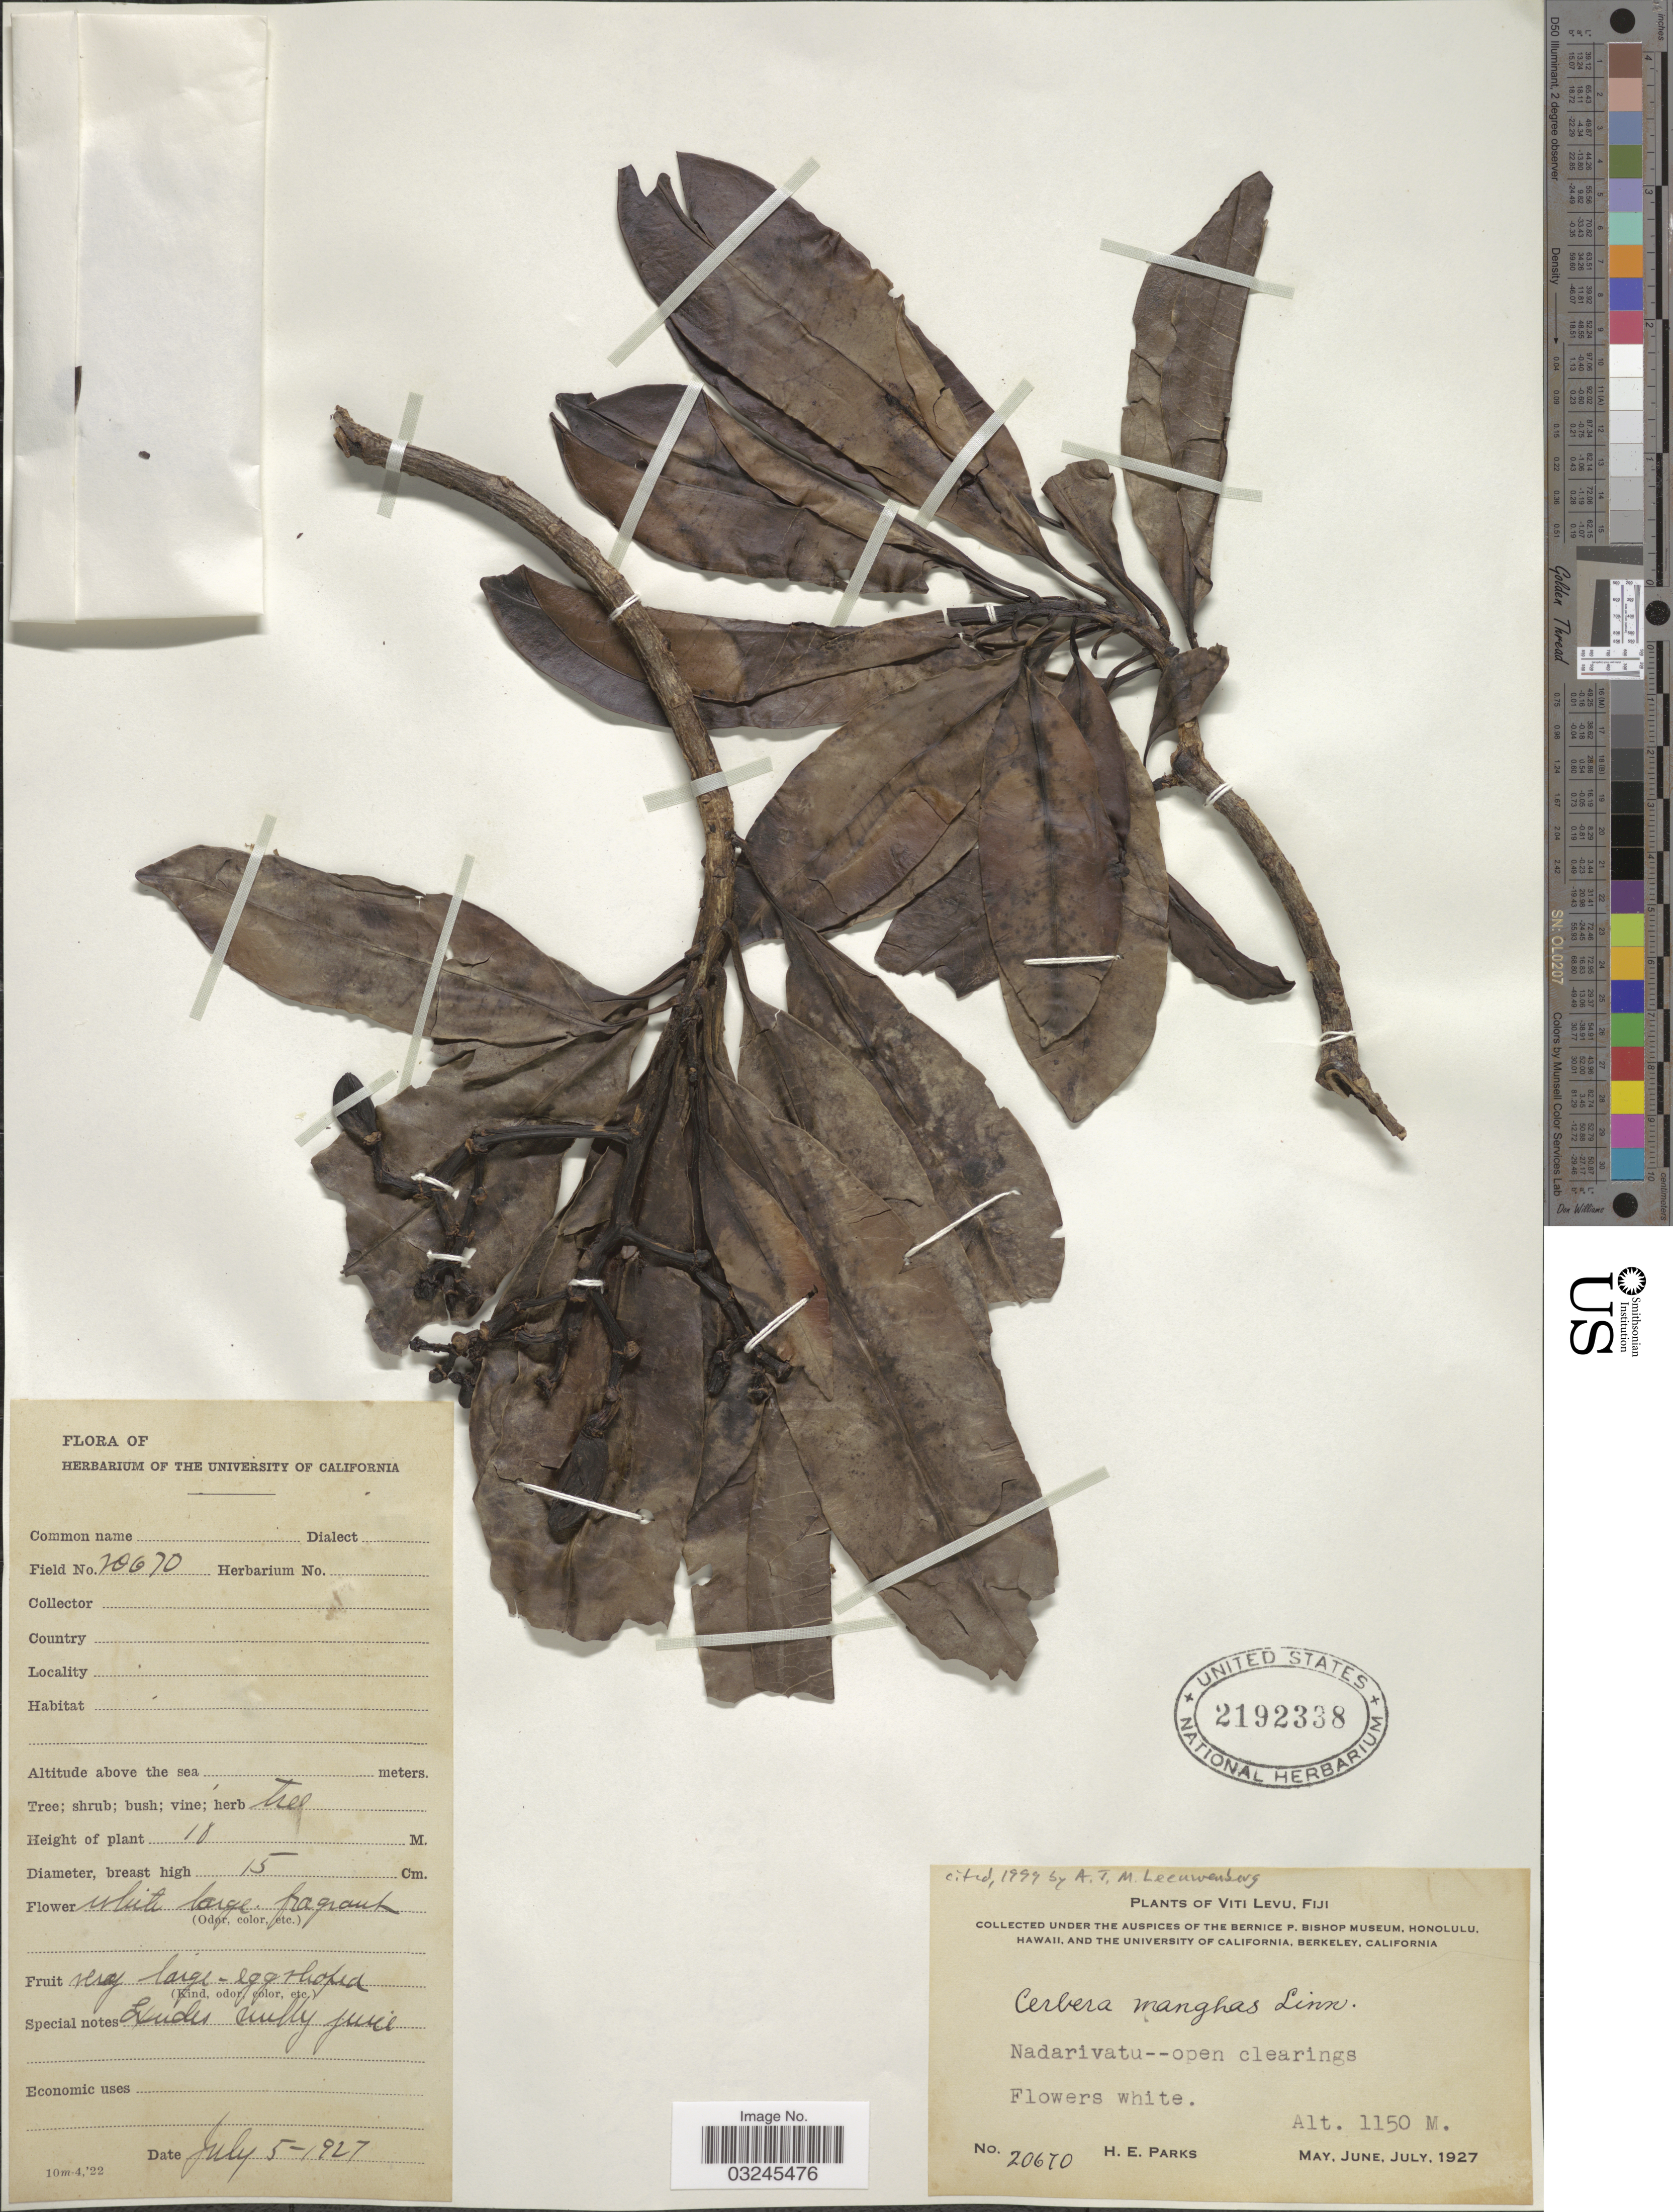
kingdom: Plantae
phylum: Tracheophyta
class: Magnoliopsida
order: Gentianales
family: Apocynaceae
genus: Cerbera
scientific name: Cerbera manghas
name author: L.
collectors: H. E. Parks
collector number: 20670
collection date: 1927-07-05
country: Fiji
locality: Viti Levu. Nadarivatu.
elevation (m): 1150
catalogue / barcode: US 2192338